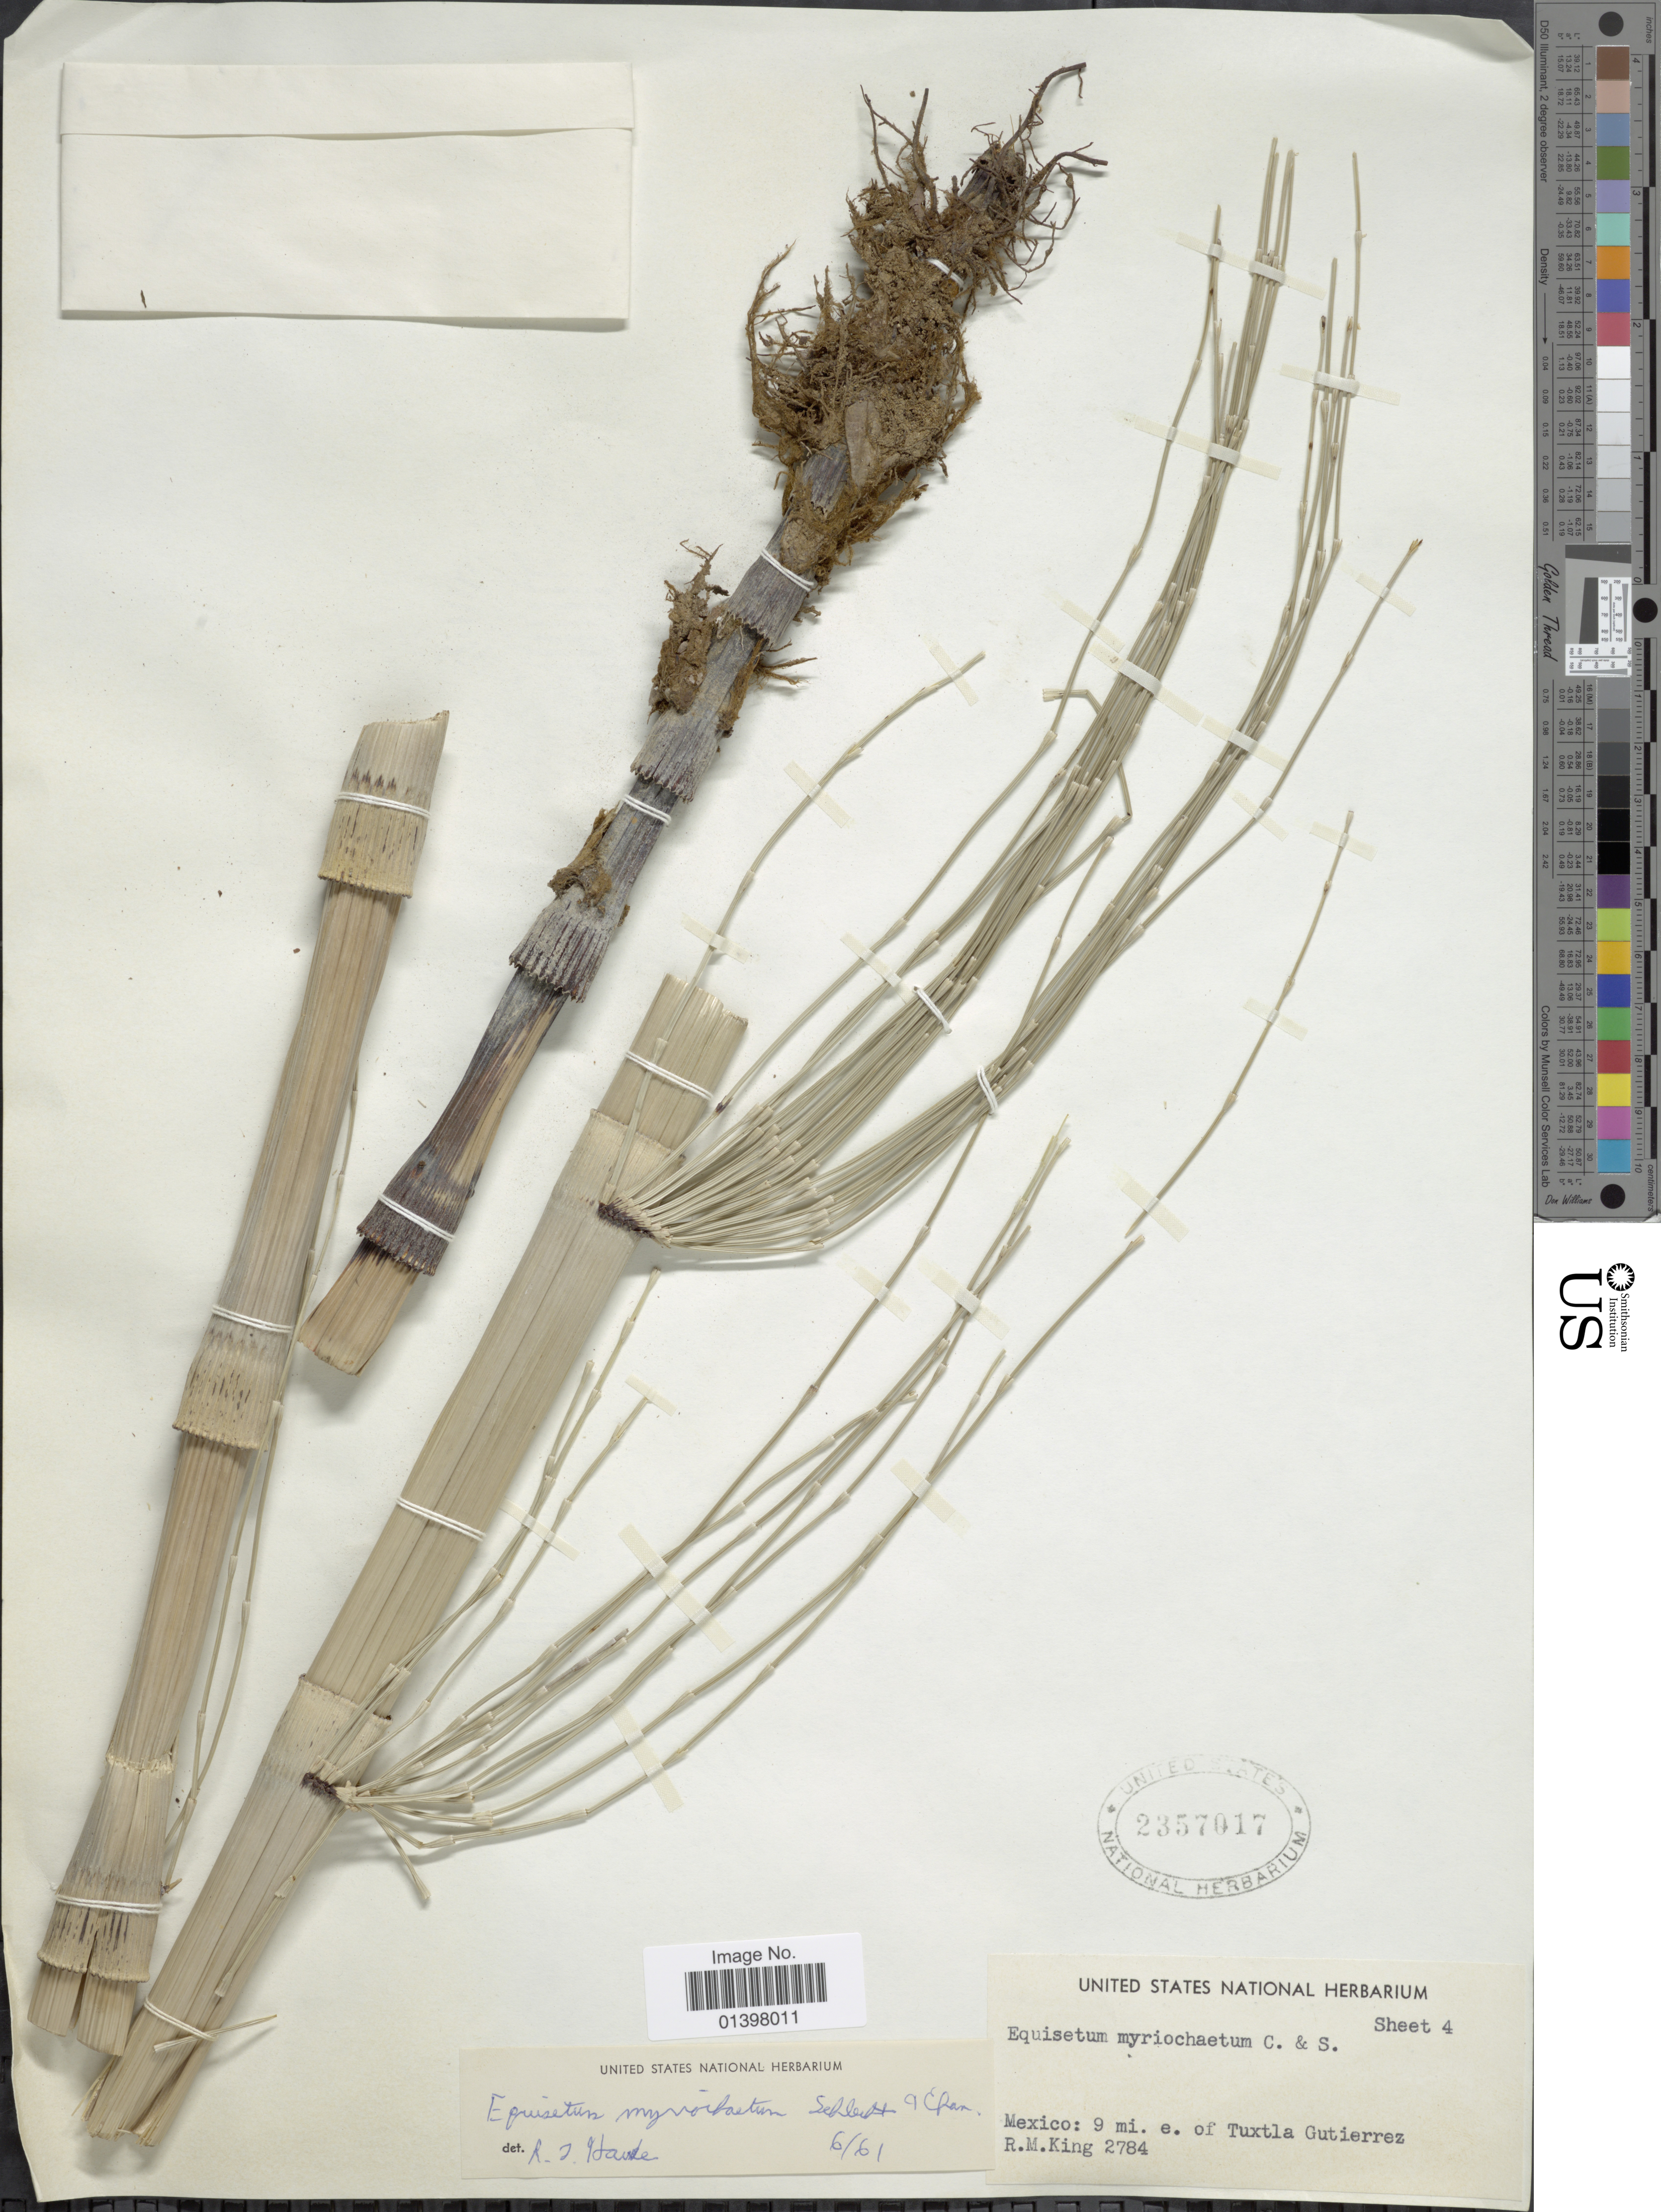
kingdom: Plantae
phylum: Tracheophyta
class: Polypodiopsida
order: Equisetales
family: Equisetaceae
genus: Equisetum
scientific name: Equisetum myriochaetum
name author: Schltdl. & Cham.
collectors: R. M. King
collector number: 2784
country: Mexico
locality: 9 mi. e. of Tuxtla Gutierrez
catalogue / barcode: US 2357017